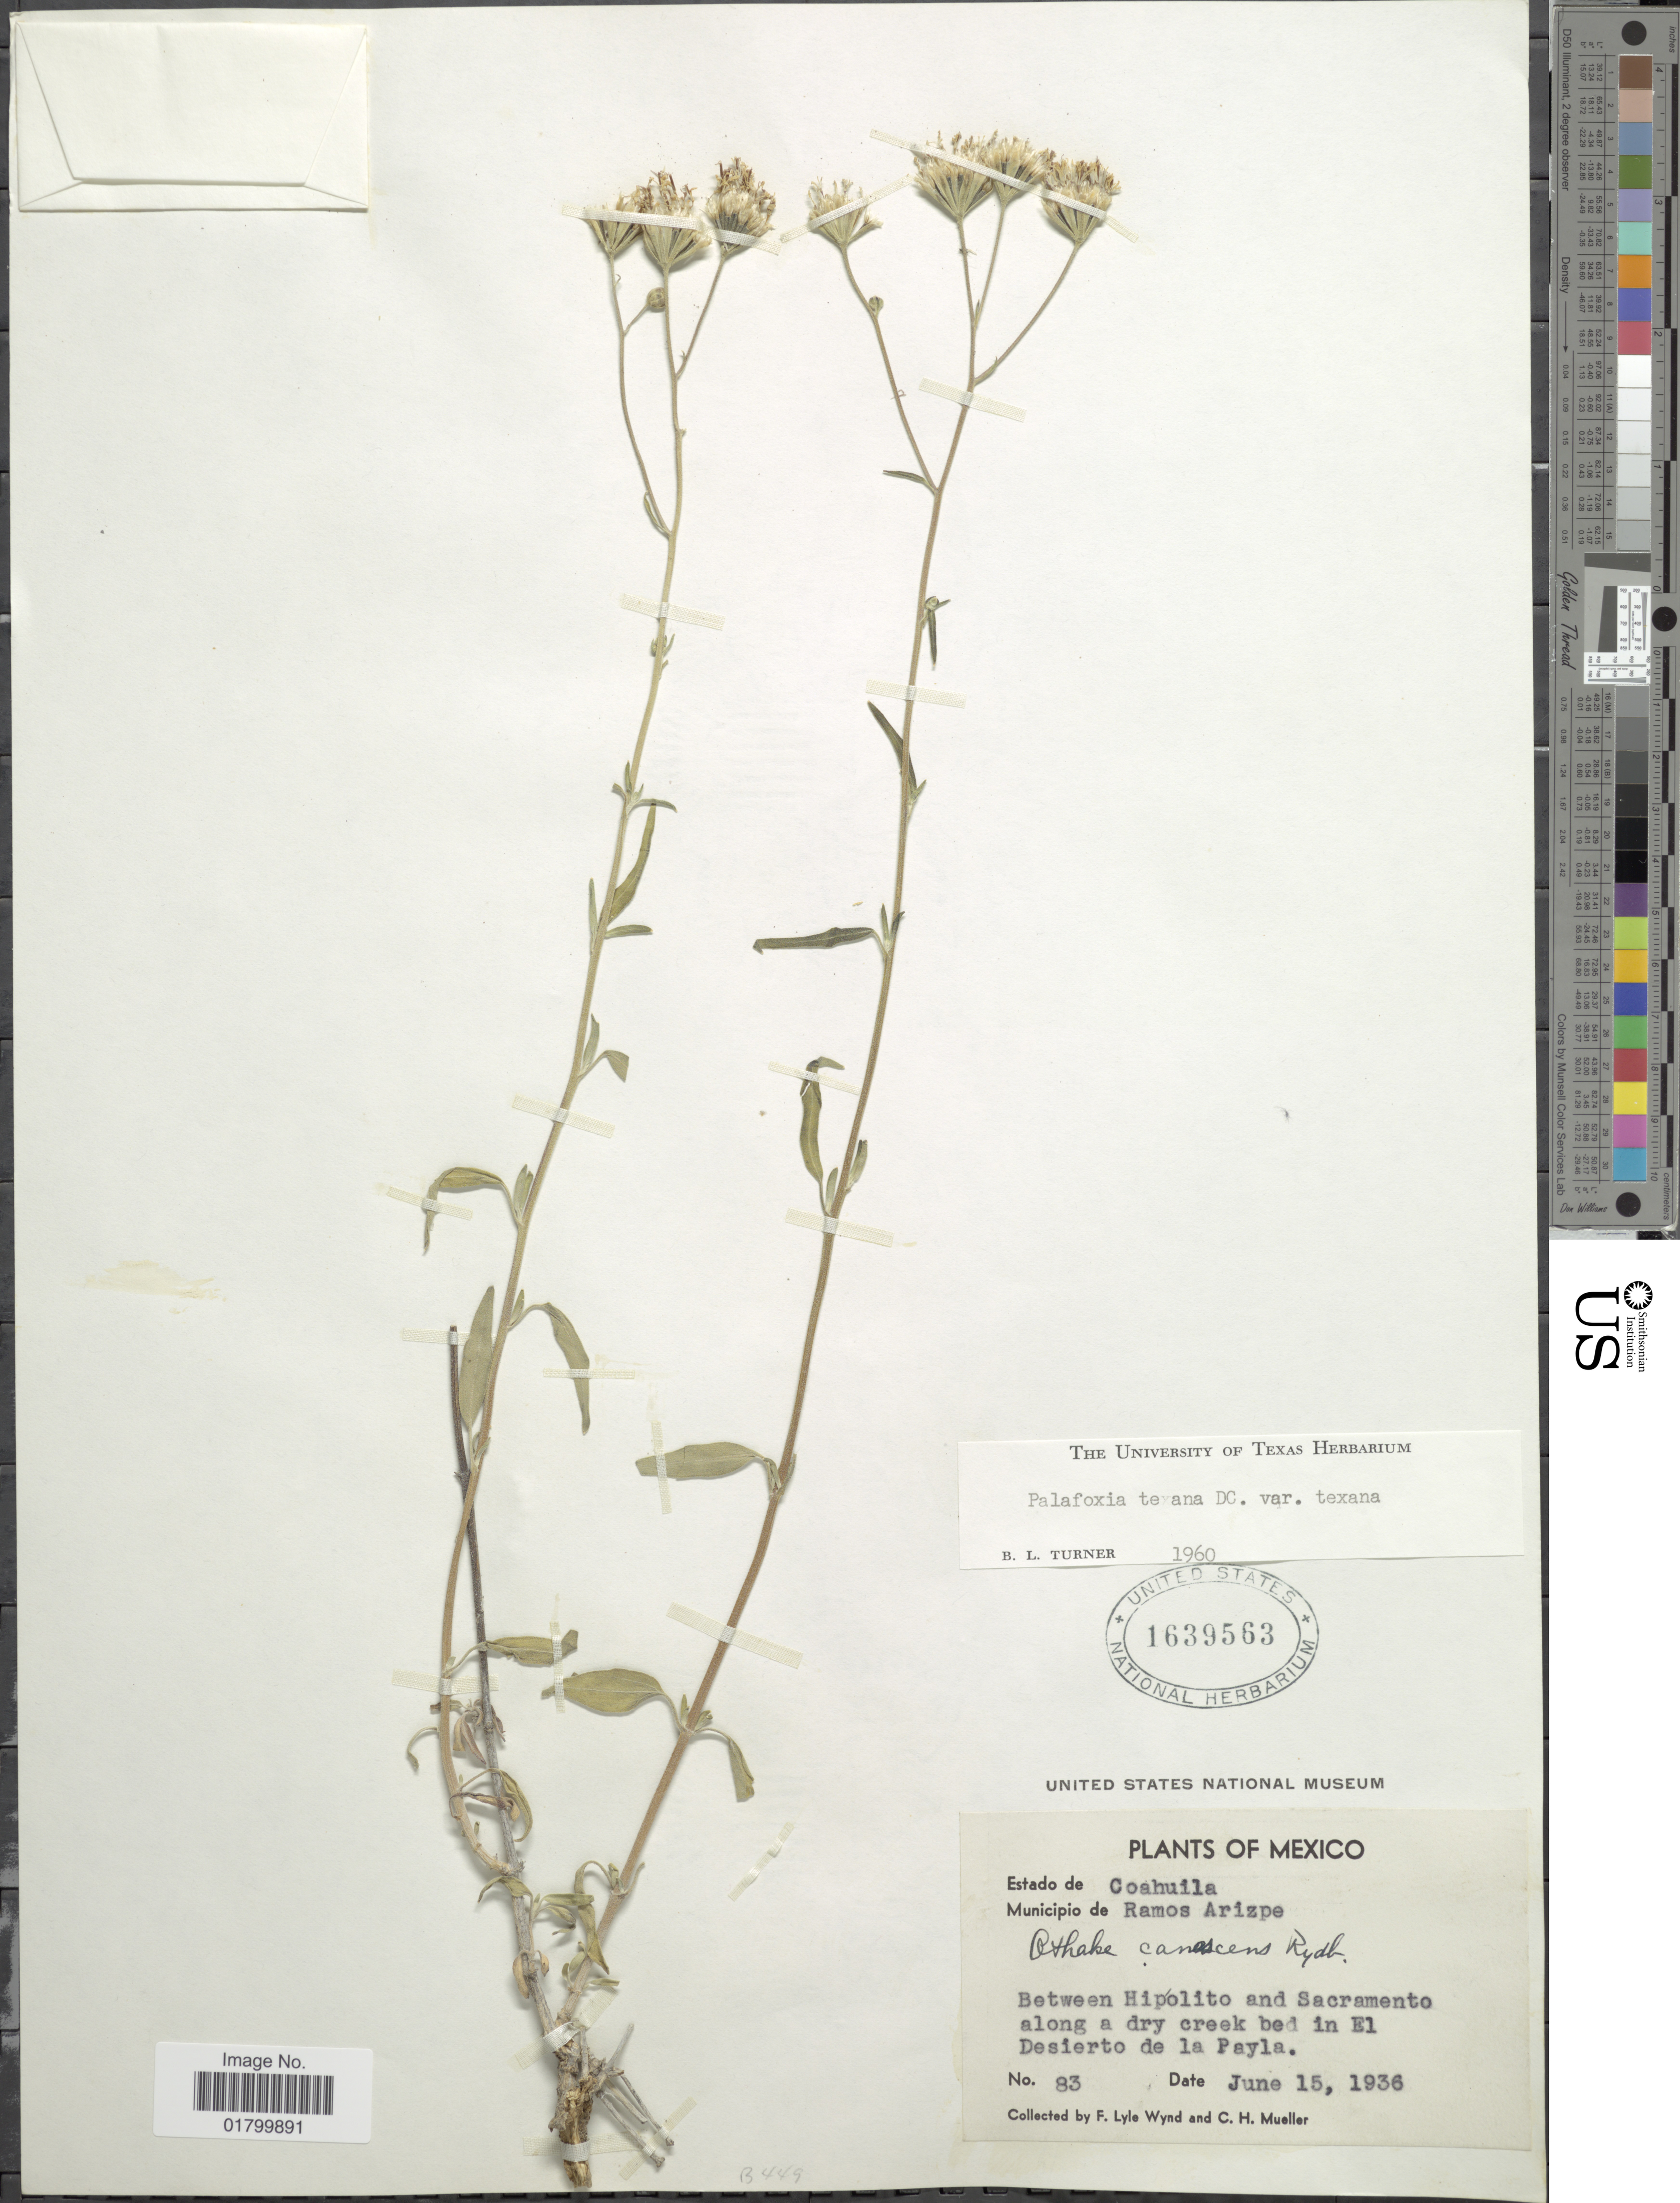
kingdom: Plantae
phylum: Tracheophyta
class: Magnoliopsida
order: Asterales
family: Asteraceae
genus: Palafoxia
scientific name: Palafoxia texana var. texana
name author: DC.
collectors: F. L. Wynd & C. H. Mueller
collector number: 83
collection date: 1936-06-15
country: Mexico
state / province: Coahuila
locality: Estado de Coahuila, Municipio de Ramos Arizpe, Between Hipolito and Sacramento along a dry creek bed in El Desierto de la Payla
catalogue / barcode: US 1639563